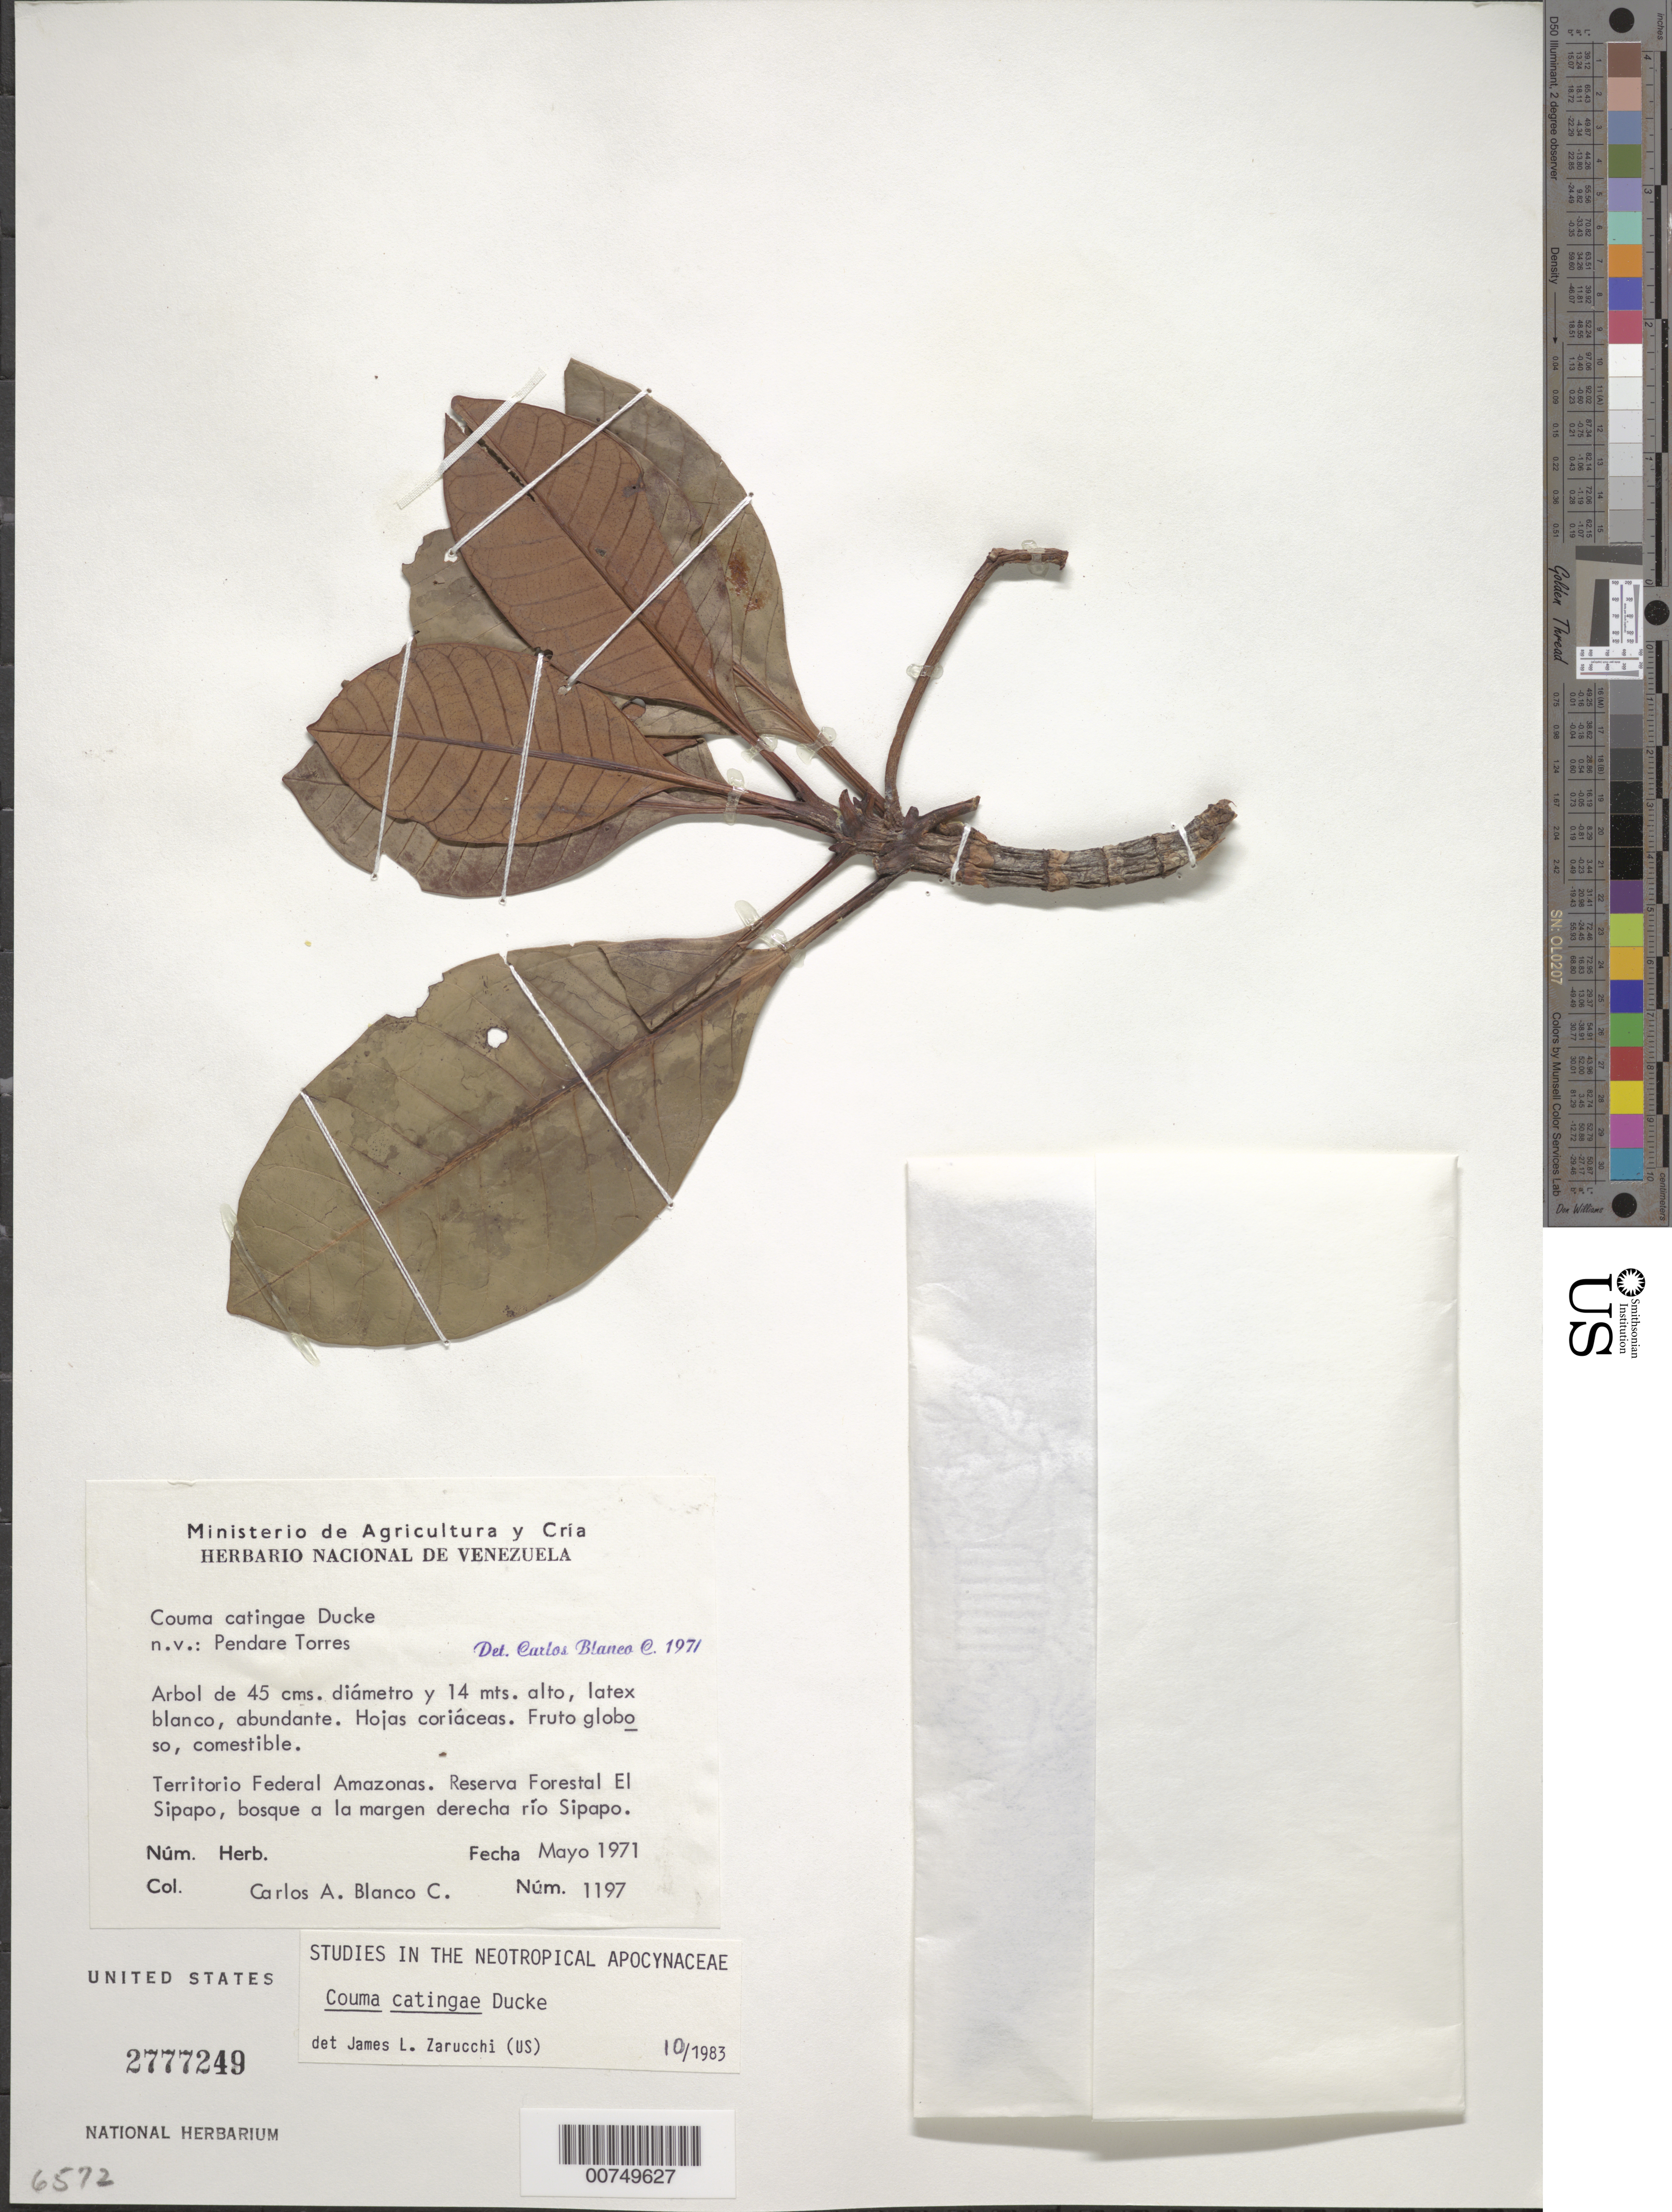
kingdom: Plantae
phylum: Tracheophyta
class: Magnoliopsida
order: Gentianales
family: Apocynaceae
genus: Couma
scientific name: Couma catingae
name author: Ducke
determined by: Zarucchi, J. L.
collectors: C. A. Blanco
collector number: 1197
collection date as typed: May-71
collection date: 1971-05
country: Venezuela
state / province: Amazonas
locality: Reserva Forestal El Sipapo, Río Sipapo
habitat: Bosque a la magen derecha rio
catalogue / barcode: US 2777249